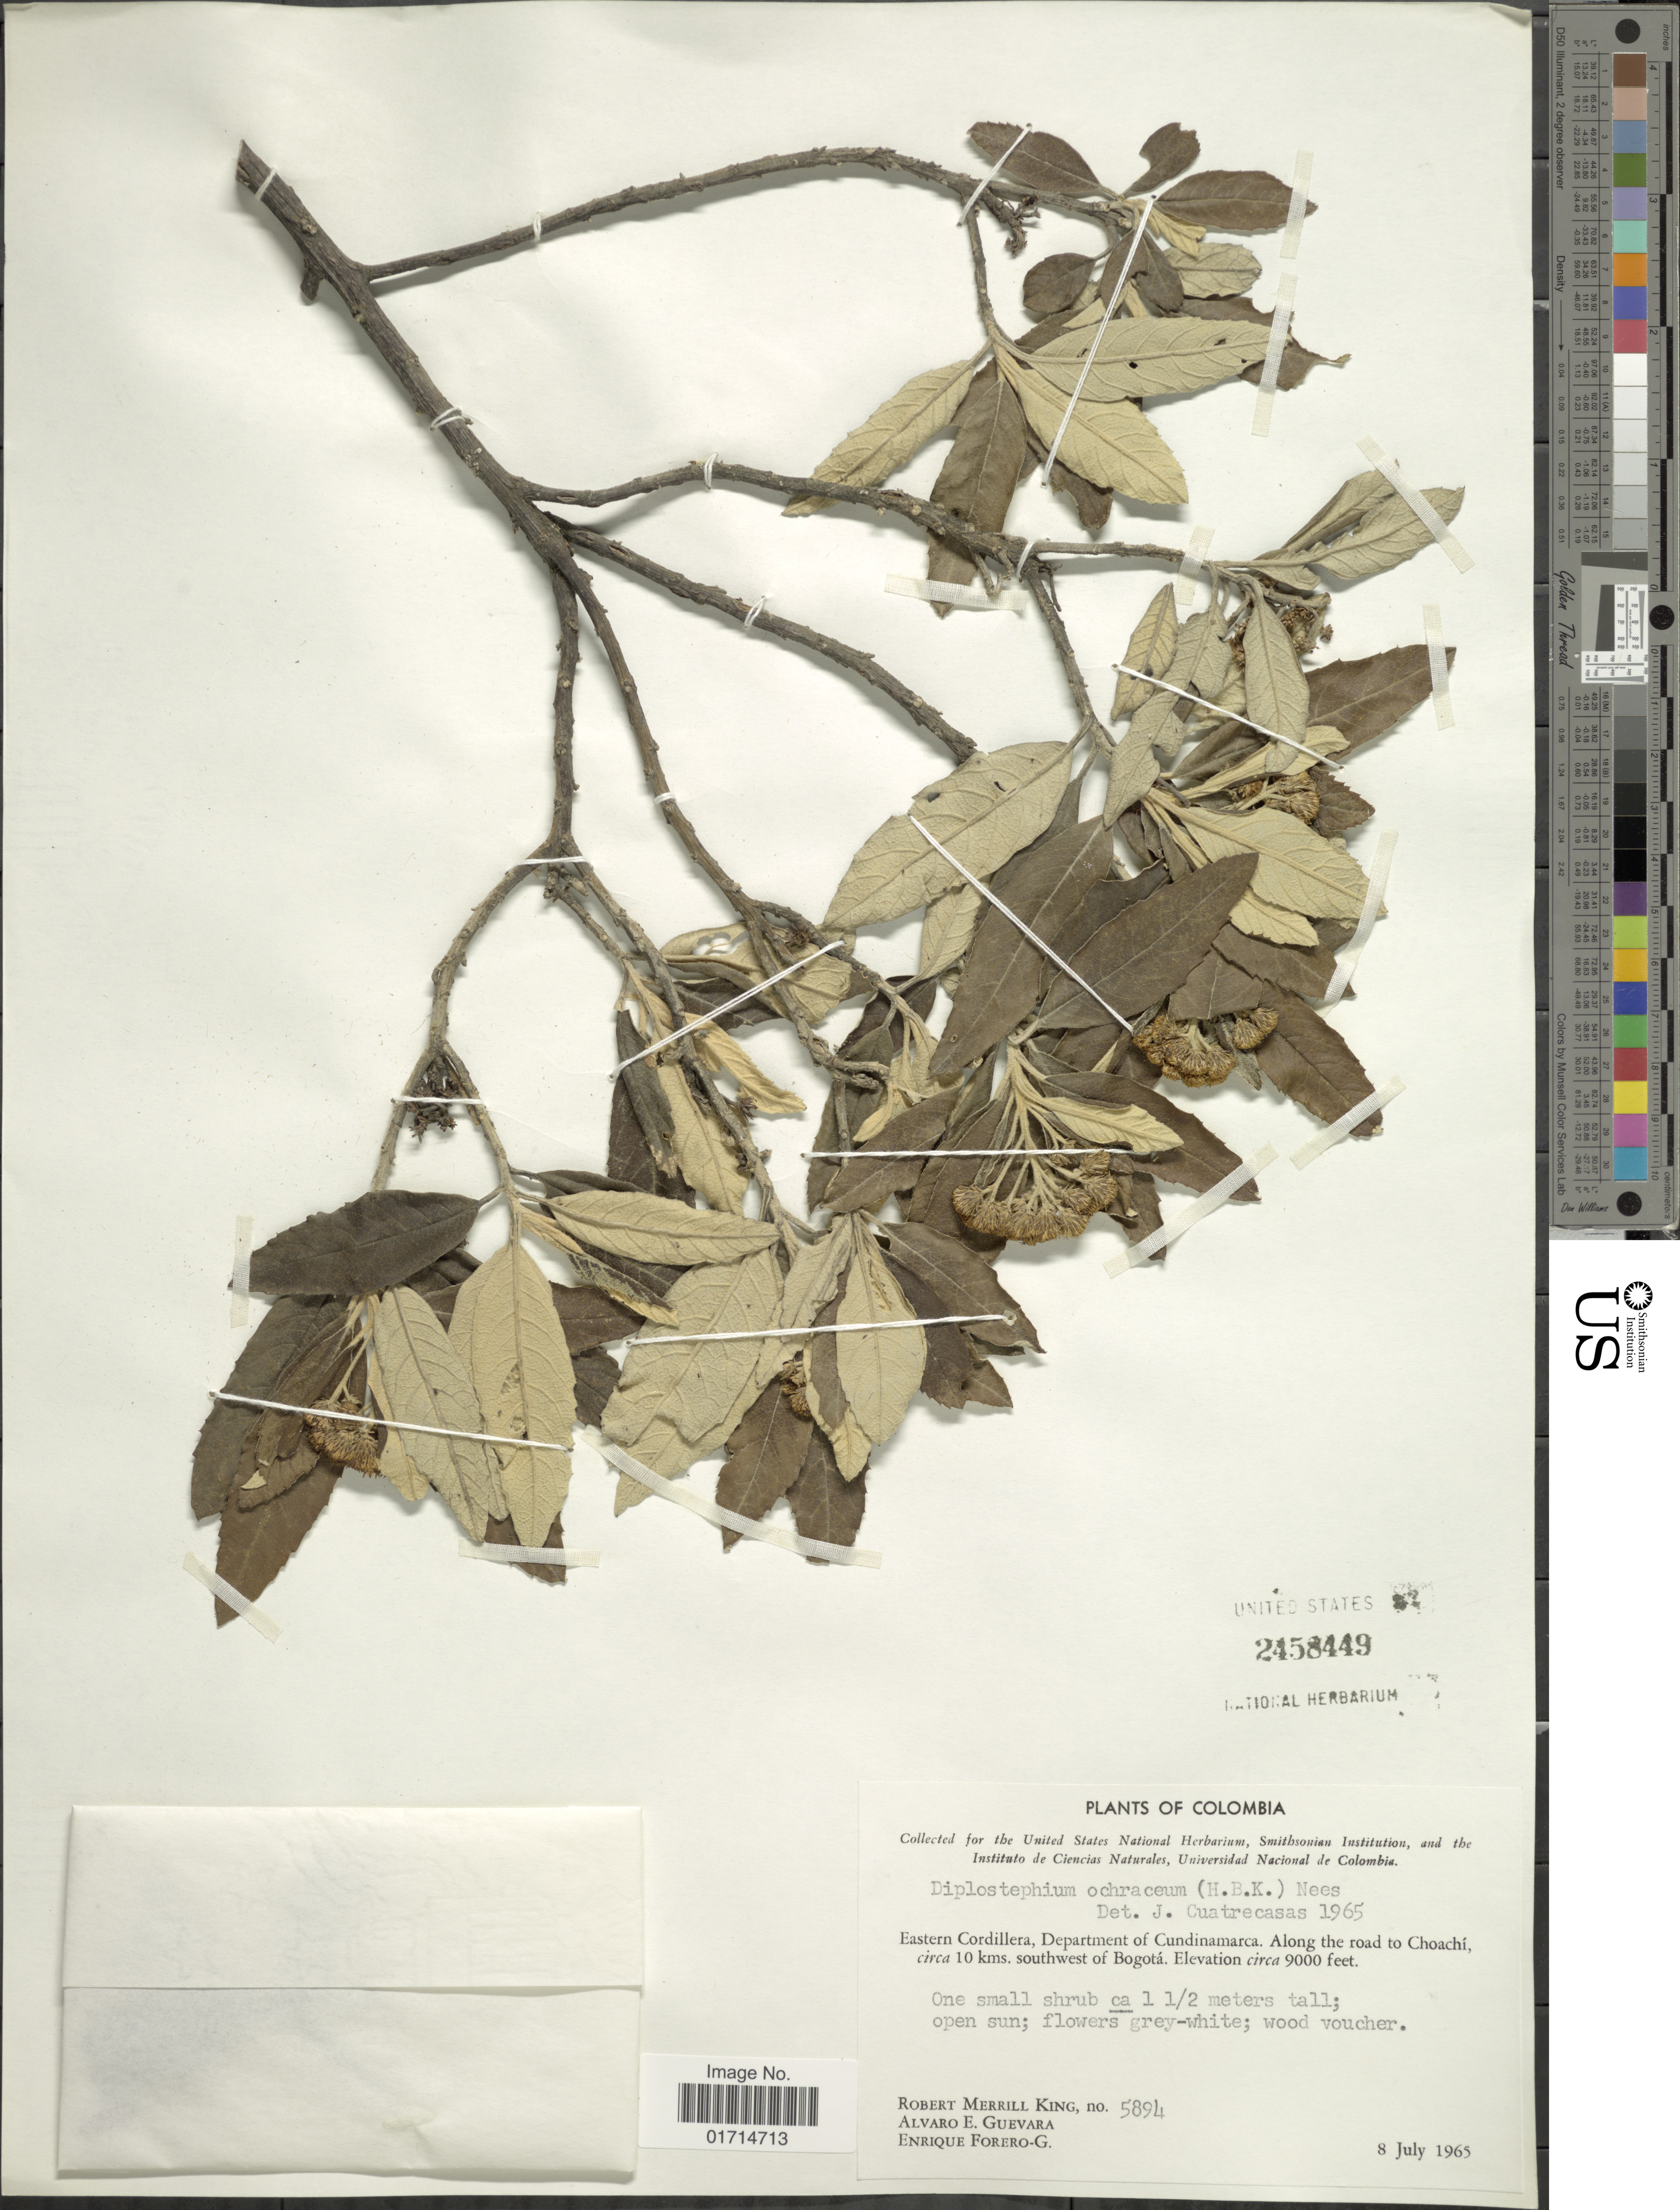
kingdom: Plantae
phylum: Tracheophyta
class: Magnoliopsida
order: Asterales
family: Asteraceae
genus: Diplostephium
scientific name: Diplostephium ochraceum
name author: (Kunth) Nees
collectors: R. M. King, A. E. Guevara & E. Forero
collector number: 5894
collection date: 1965-07-08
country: Colombia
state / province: Cundinamarca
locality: Eastern Cordillera, along the road to Choachi, circa 10 kms, southwest of Bogota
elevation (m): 2743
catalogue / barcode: US 2458449